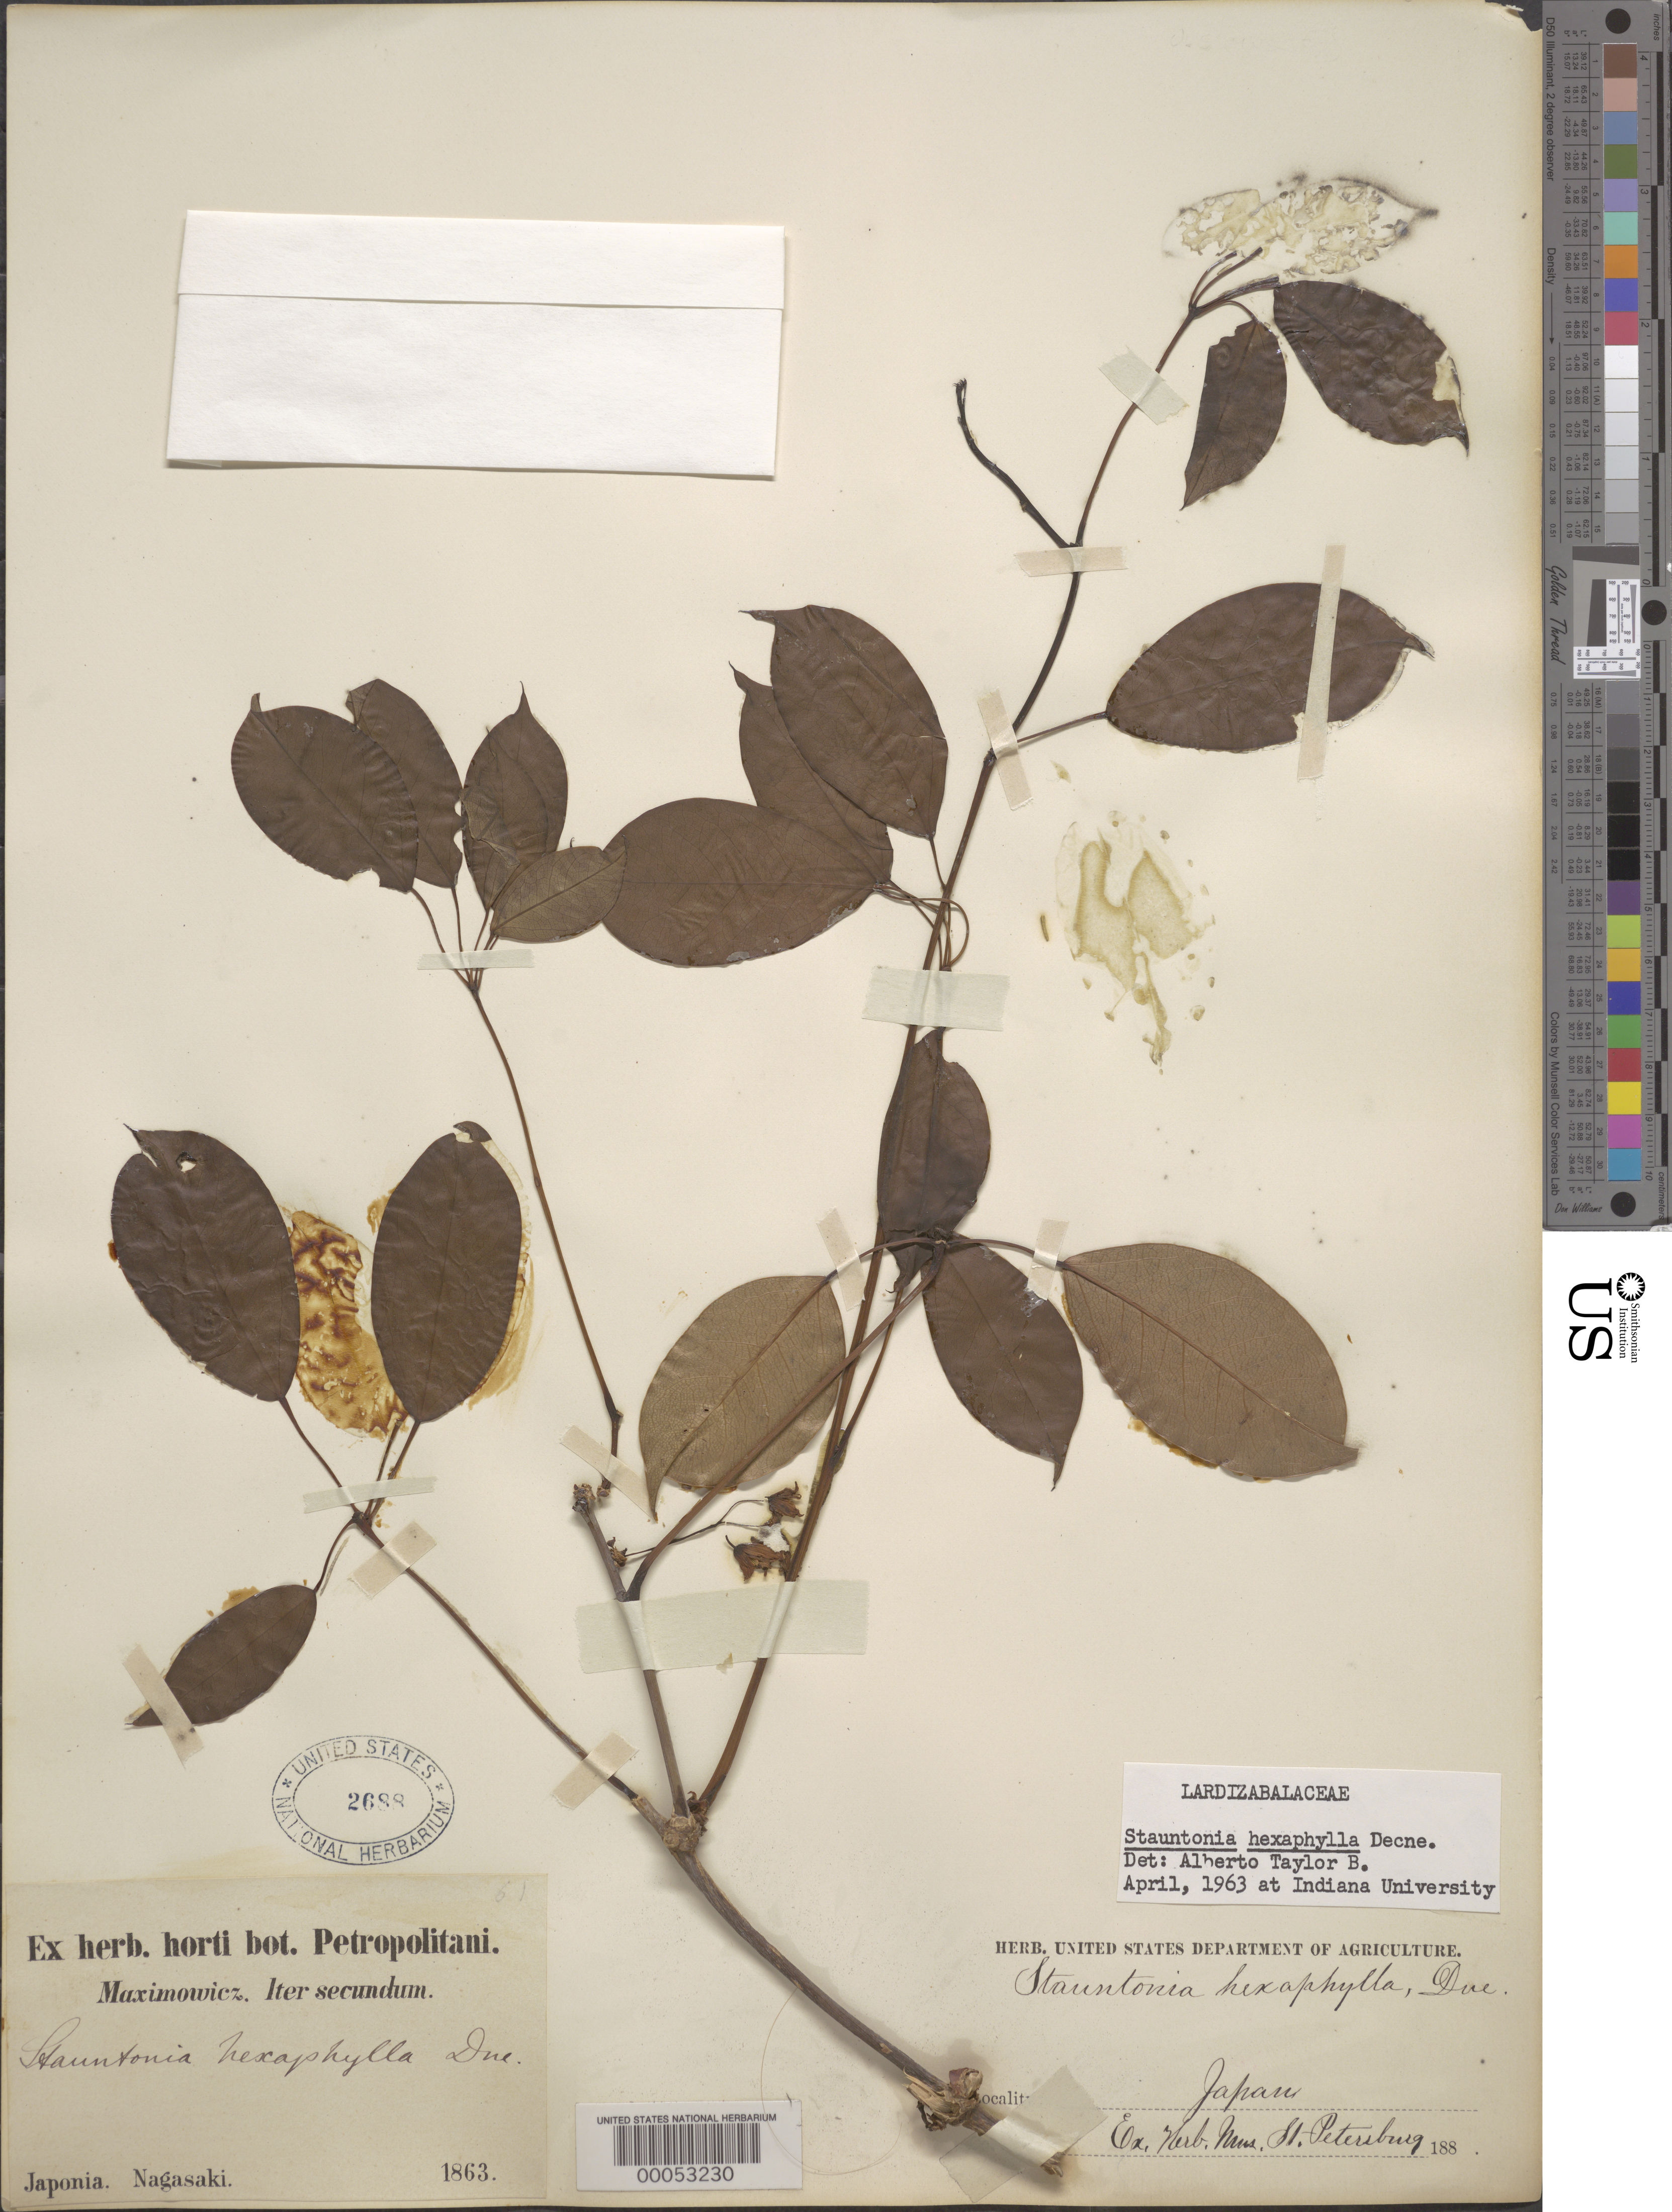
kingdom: Plantae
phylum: Tracheophyta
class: Magnoliopsida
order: Ranunculales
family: Lardizabalaceae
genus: Stauntonia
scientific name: Stauntonia hexaphylla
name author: Decne.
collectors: Maximowicz, --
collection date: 1863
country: Japan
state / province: Nagasaki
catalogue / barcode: US 2688